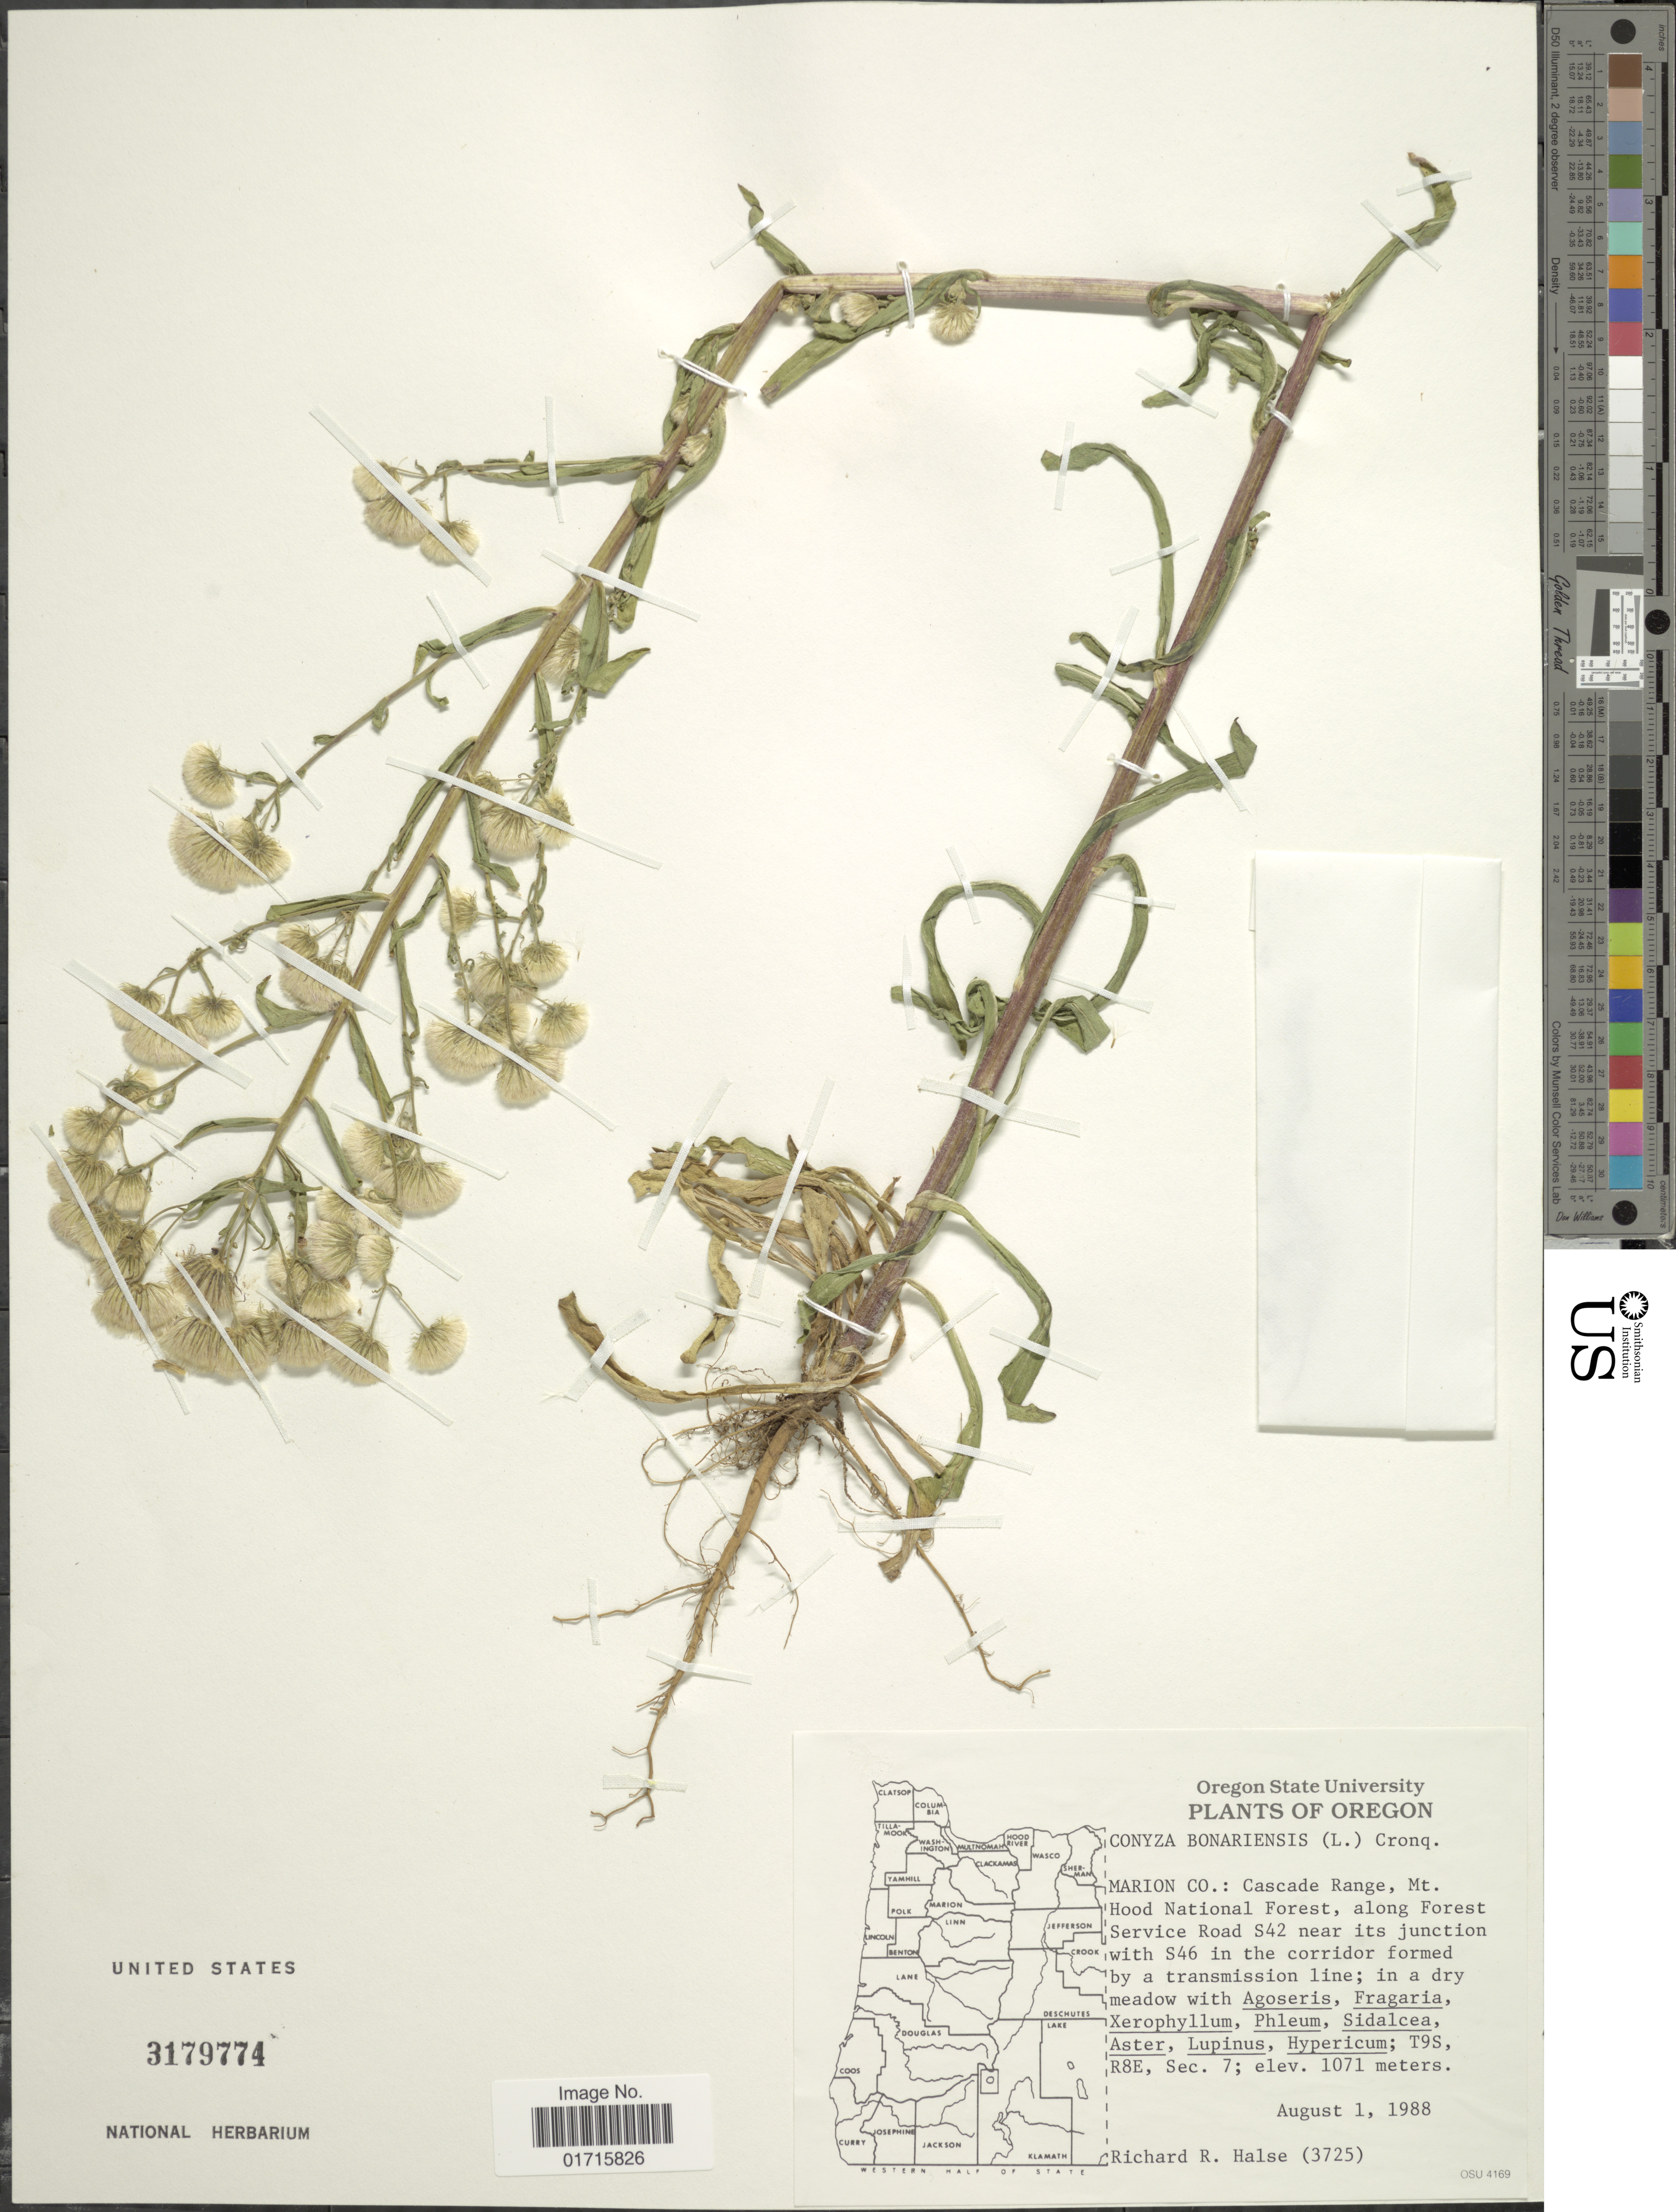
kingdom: Plantae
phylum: Tracheophyta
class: Magnoliopsida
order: Asterales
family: Asteraceae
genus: Conyza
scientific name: Conyza bonariensis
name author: (L.) Cronq.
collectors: R. Halse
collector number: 3725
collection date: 1988-08-01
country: United States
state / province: Oregon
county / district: Marion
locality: Oregon. Marion Co.: Cascade Range, Mt. Hood National Forest, along Fores Service Road S42 near its junction with S46 in the corridor formed by a transmission line; in a dry meadow. T9S, R8E, Sec. 7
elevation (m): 1071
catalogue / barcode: US 3179774